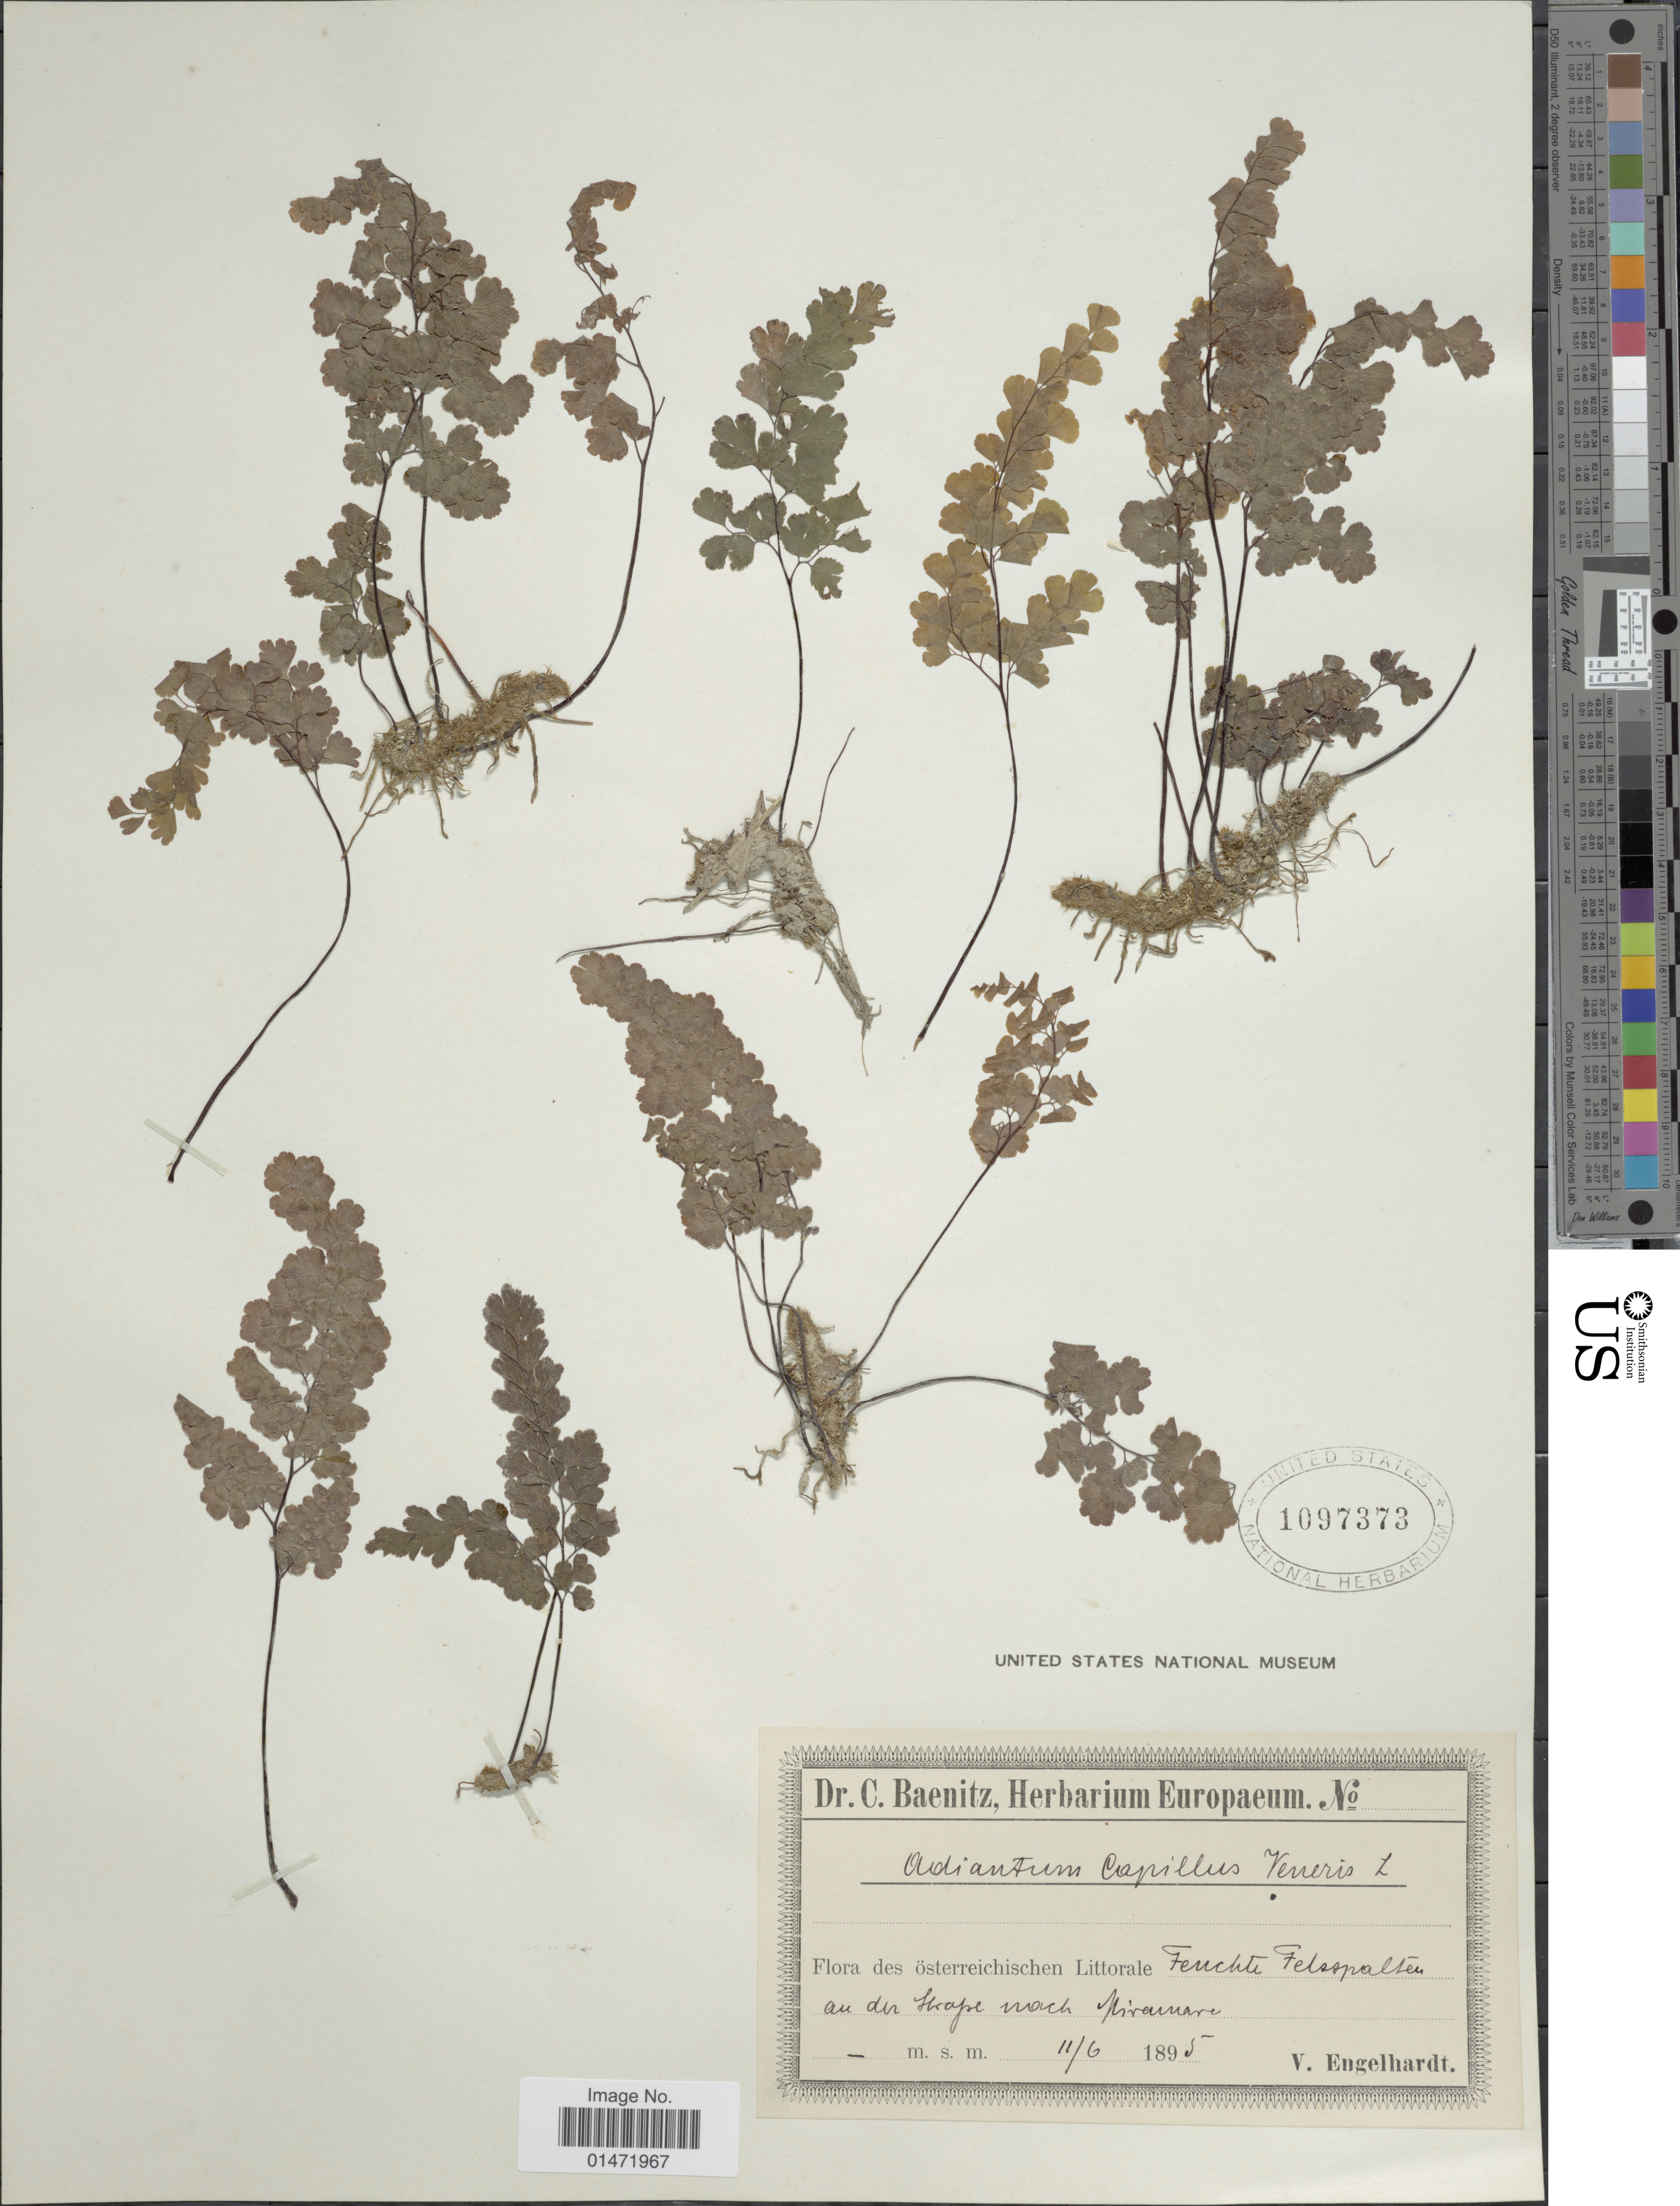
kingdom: Plantae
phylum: Tracheophyta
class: Polypodiopsida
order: Polypodiales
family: Pteridaceae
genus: Adiantum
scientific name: Adiantum capillus-veneris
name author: L.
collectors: V. Engelhardt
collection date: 1895-06-11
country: Italy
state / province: Friuli-Venezia Giulia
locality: Des österreichischen LittoraleFeuchte Felsspalten au der Strape nach Spiramare [interpreted]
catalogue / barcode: US 1097373